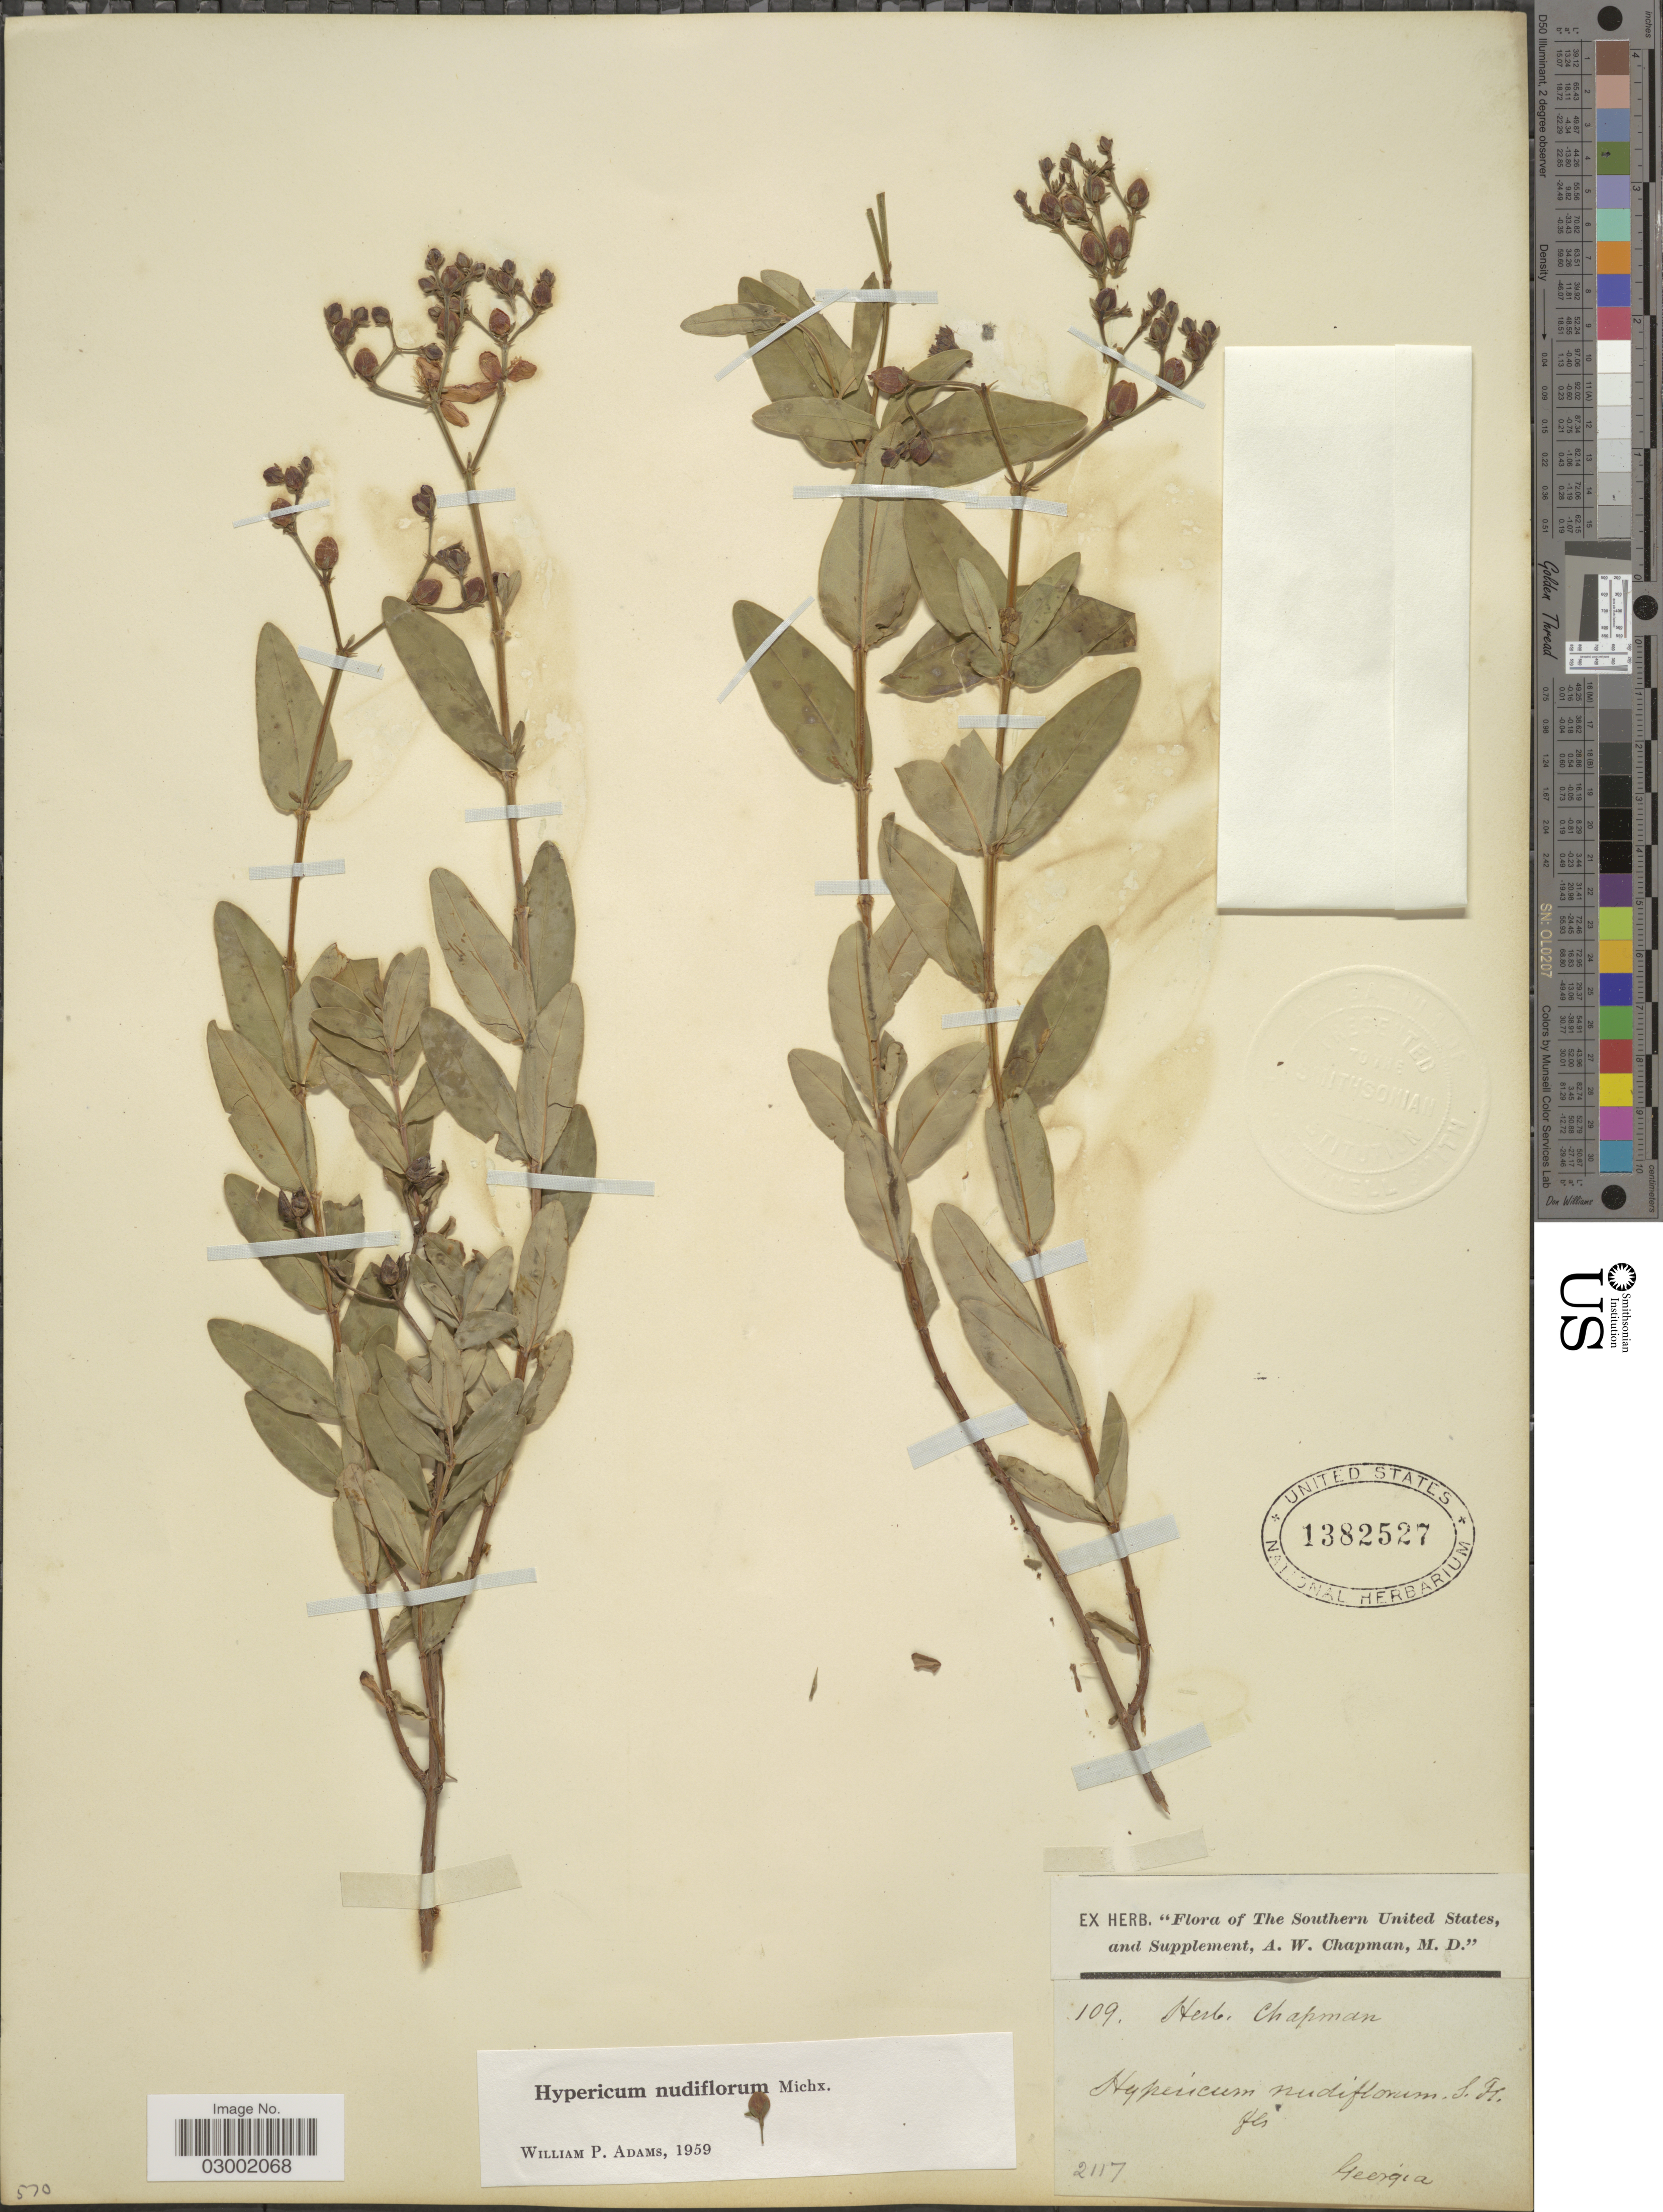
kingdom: Plantae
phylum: Tracheophyta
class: Magnoliopsida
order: Malpighiales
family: Hypericaceae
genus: Hypericum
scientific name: Hypericum nudiflorum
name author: Michx. ex Willd.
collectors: A. W. Chapman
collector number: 109/2117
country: United States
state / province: Georgia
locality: Southern United States, and Supplement.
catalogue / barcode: US 1382527